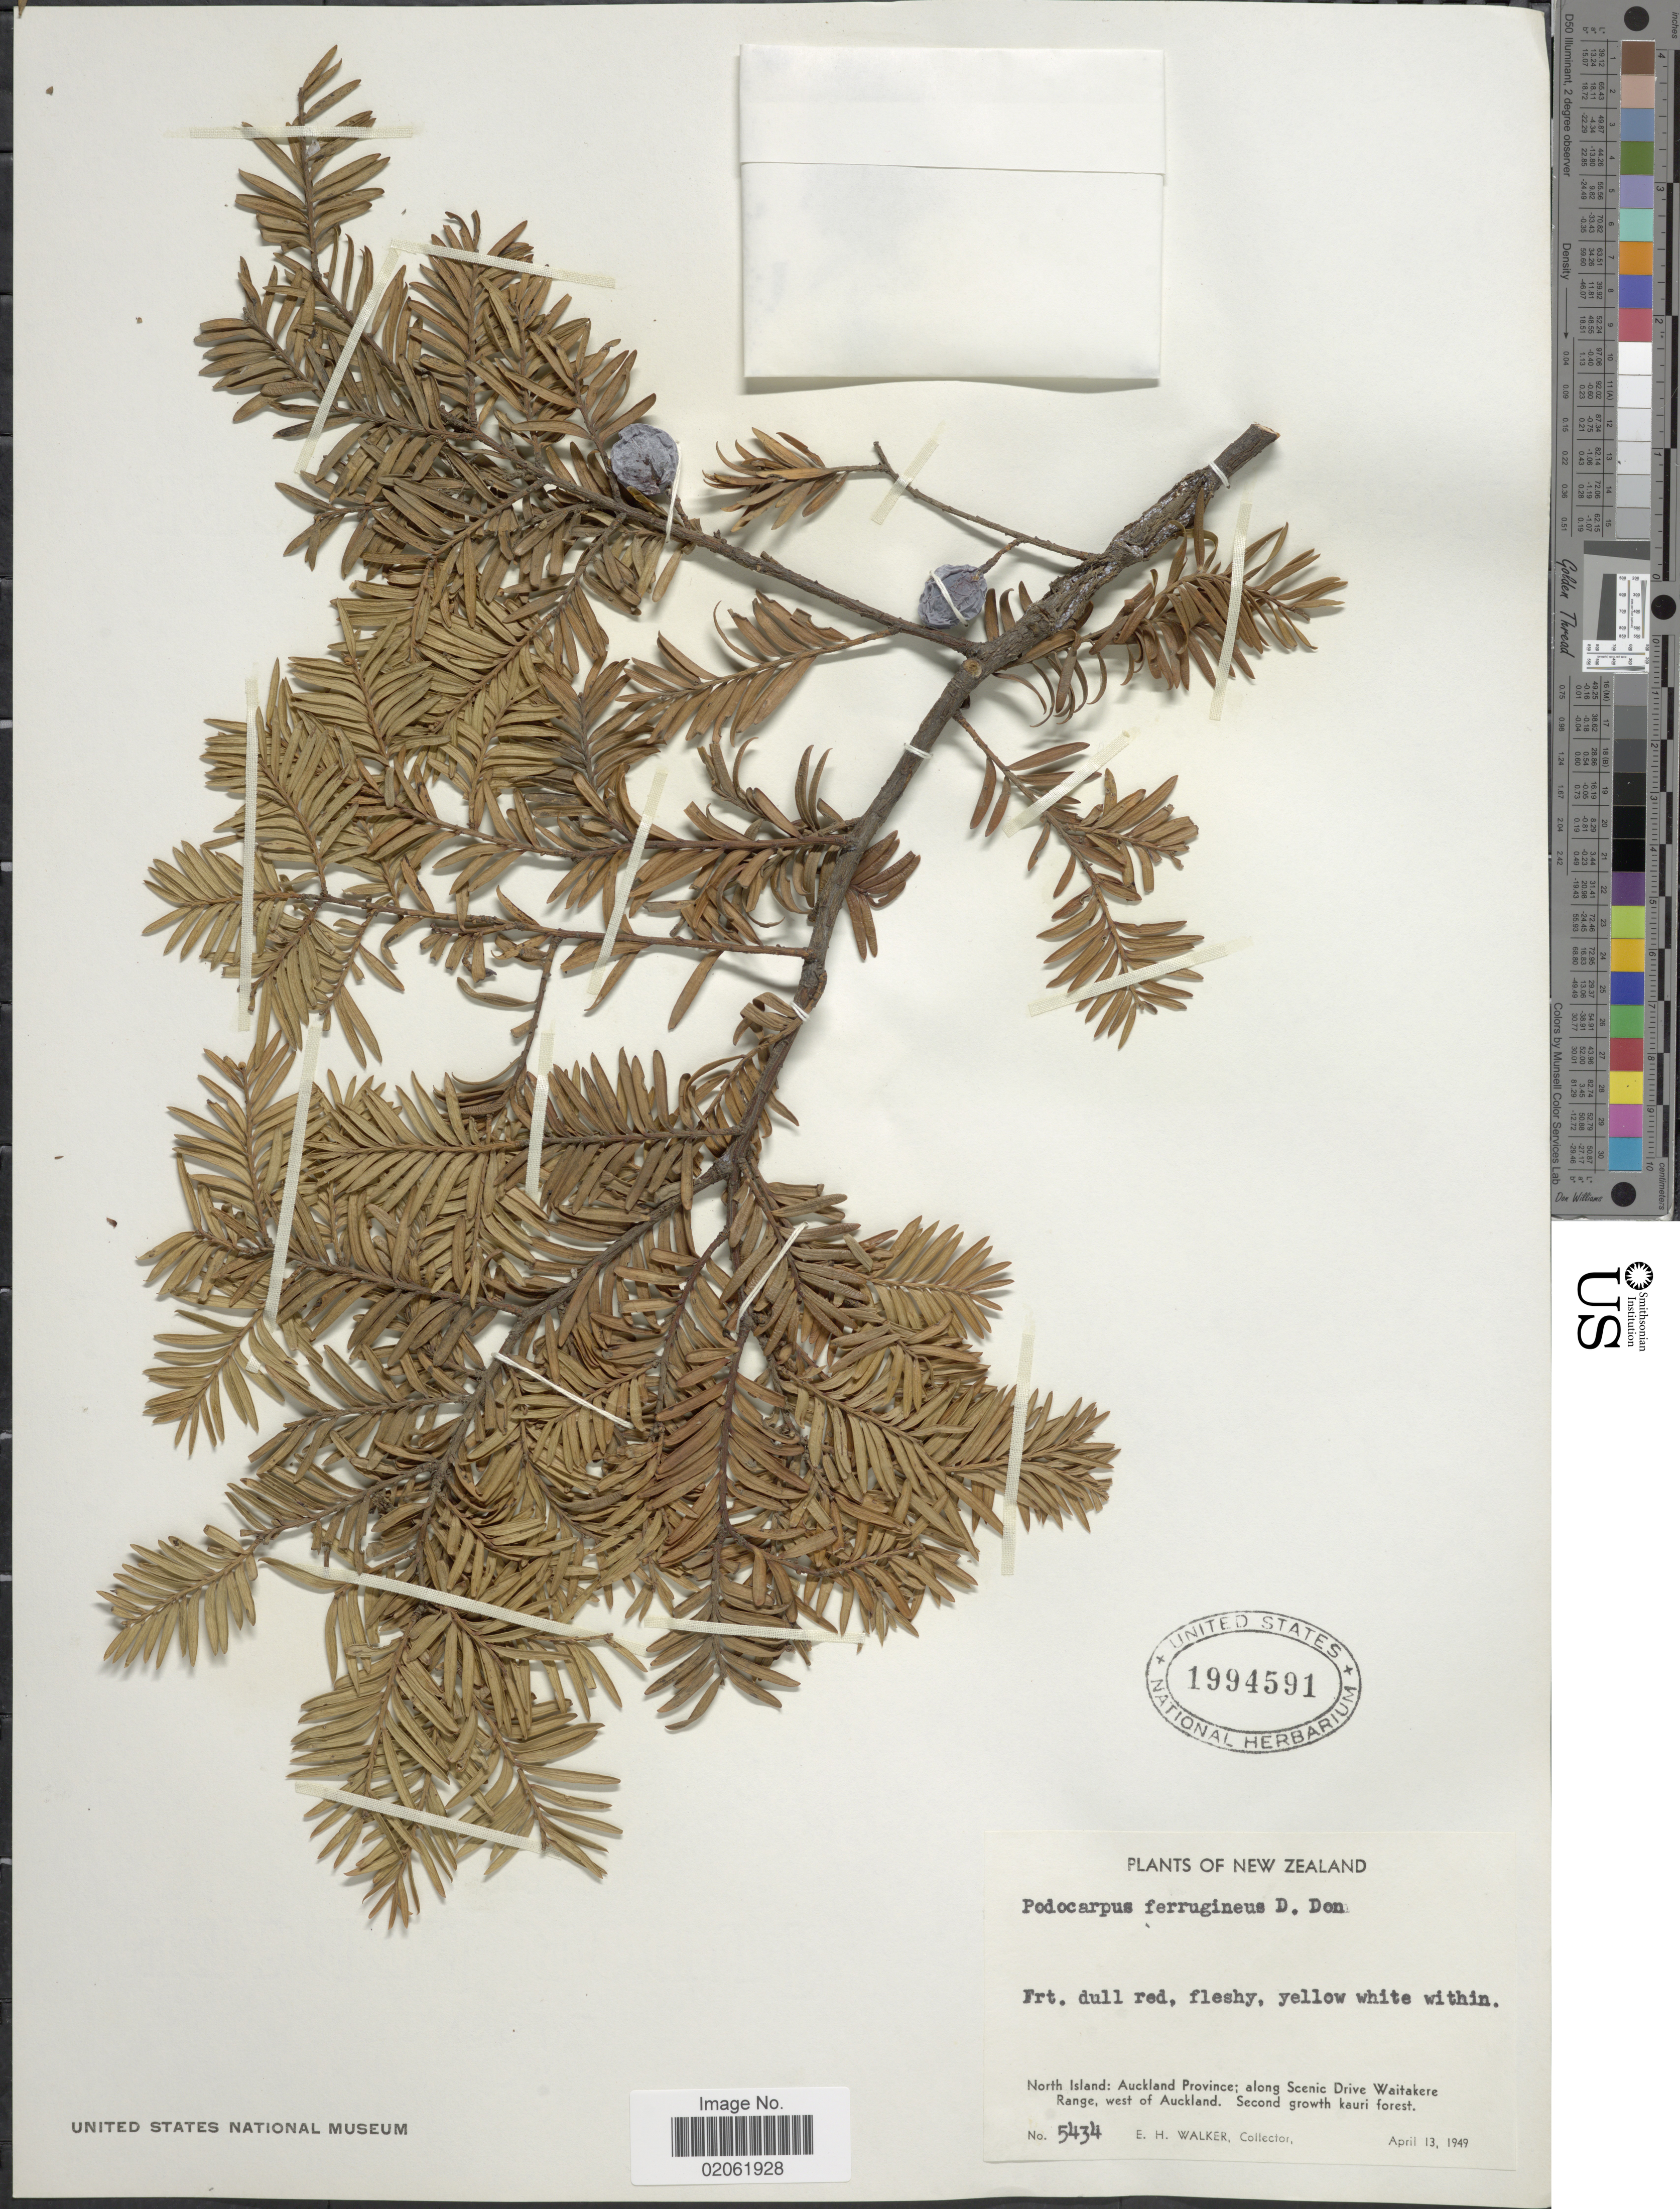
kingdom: Plantae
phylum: Tracheophyta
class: Pinopsida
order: Pinales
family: Podocarpaceae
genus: Podocarpus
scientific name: Podocarpus ferrugineus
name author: G. Benn. ex D. Don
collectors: E. H. Walker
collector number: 5434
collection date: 1949-04-13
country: New Zealand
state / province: Auckland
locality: North Island: Auckland Province; along Scenic Drive Waitakere Range, west of Auckland.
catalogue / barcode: US 1994591